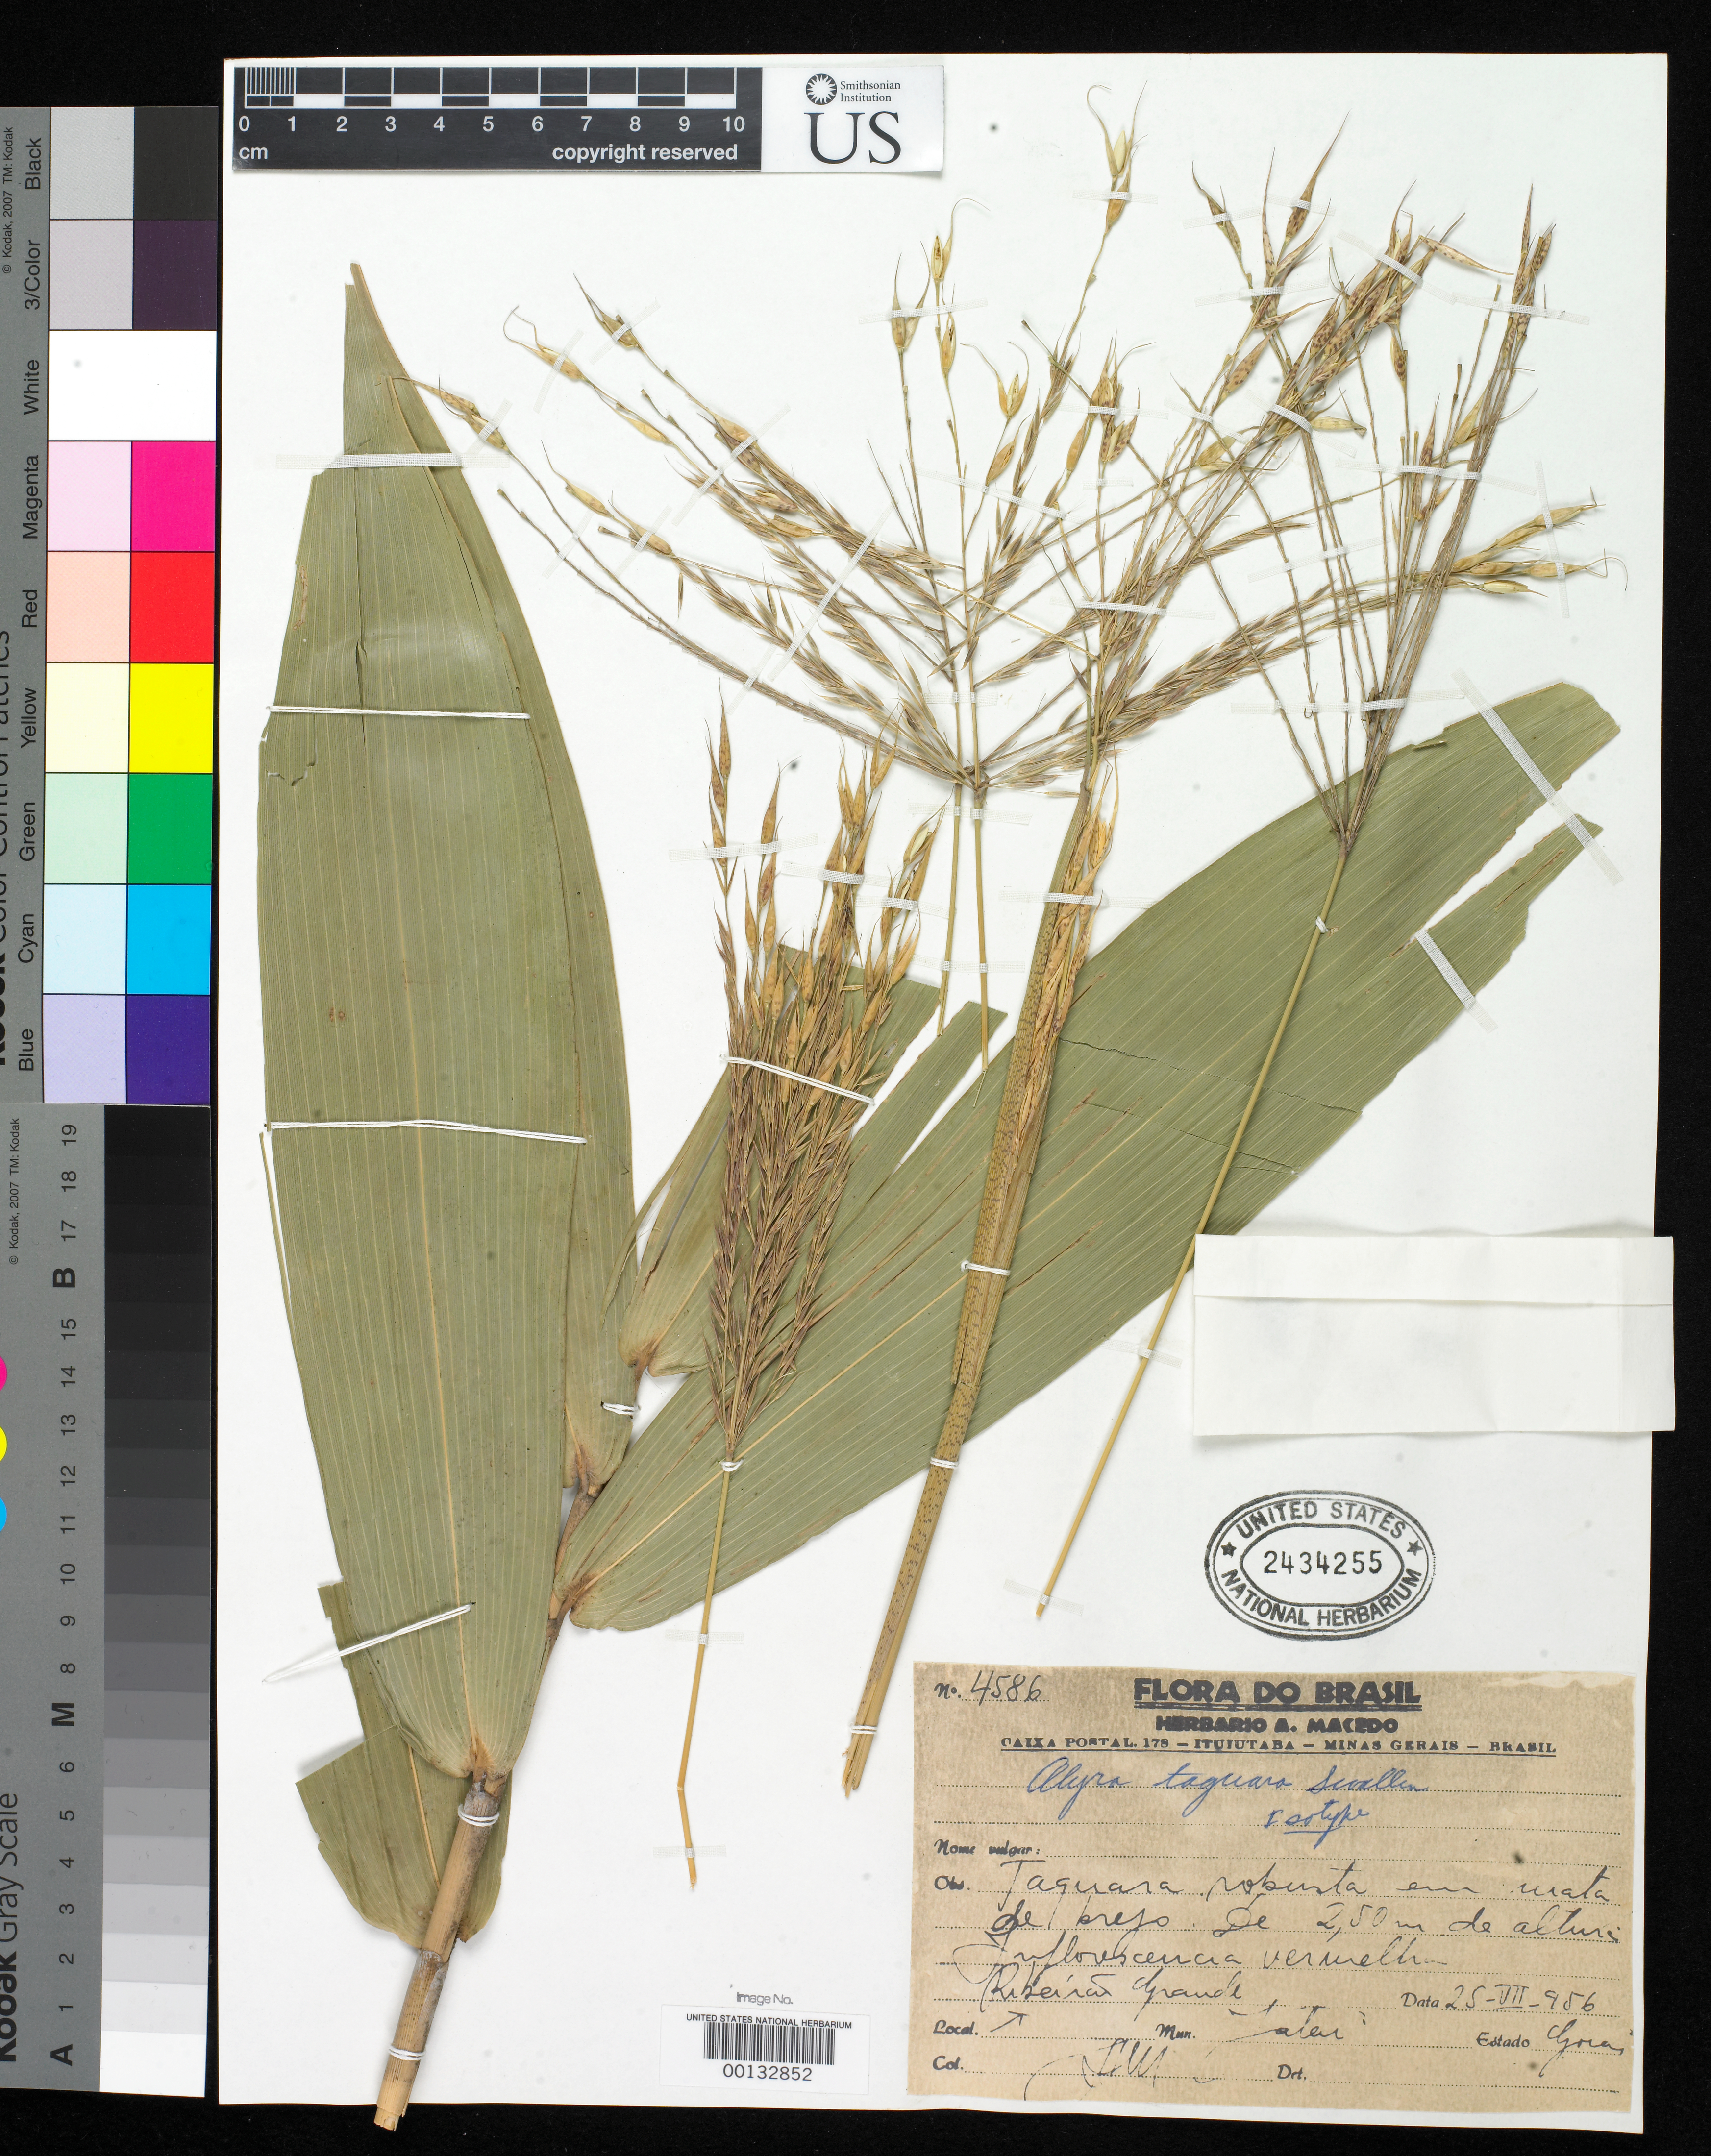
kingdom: Plantae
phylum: Tracheophyta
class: Liliopsida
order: Poales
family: Poaceae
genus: Olyra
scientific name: Olyra taquara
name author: Swallen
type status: Isotype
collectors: A. Macedo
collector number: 4386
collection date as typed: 25 Jul 1956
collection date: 1956-07-25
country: Brazil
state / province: Goiás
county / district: Jataí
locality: Riberao Grande.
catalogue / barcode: US 2434255